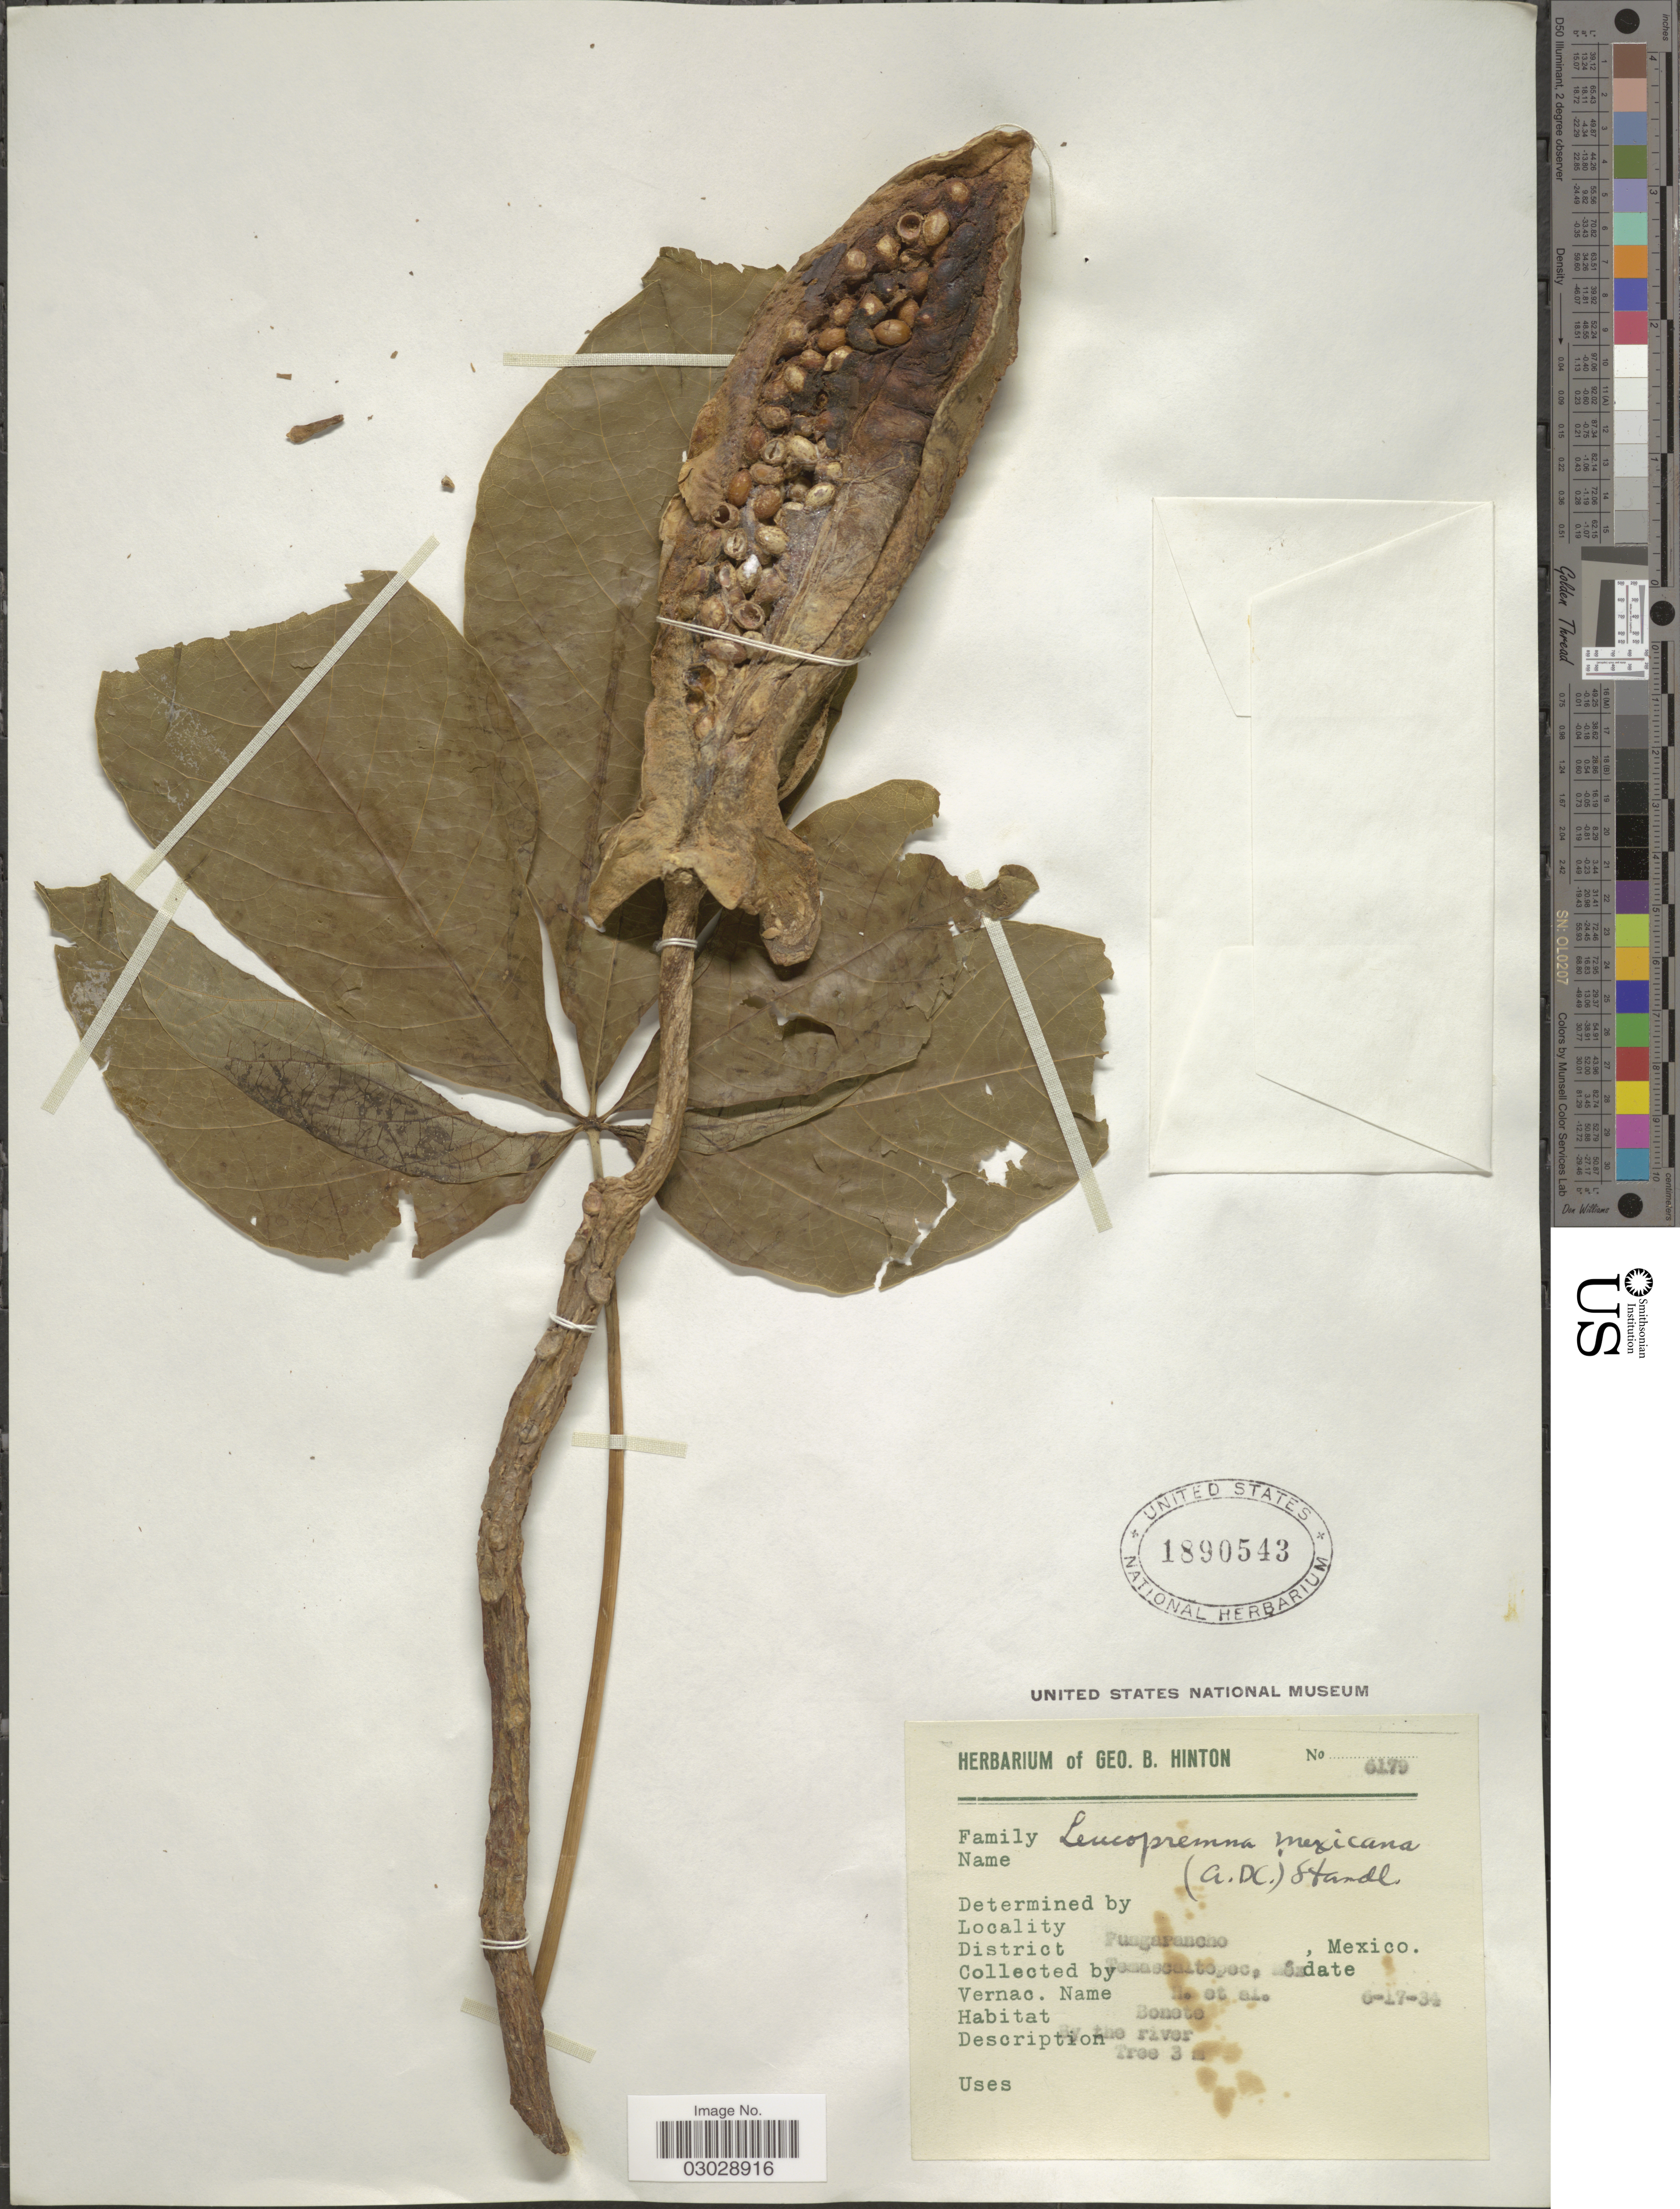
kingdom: Plantae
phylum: Tracheophyta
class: Magnoliopsida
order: Brassicales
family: Caricaceae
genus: Jacaratia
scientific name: Jacaratia mexicana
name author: A. DC.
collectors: G. B. Hinton & et al.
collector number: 6179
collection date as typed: Transcribed d/m/y: 17/6/34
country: Mexico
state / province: México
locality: Fusgarancao [interpreted]. District Temascaltepec, Méx.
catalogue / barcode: US 1890543